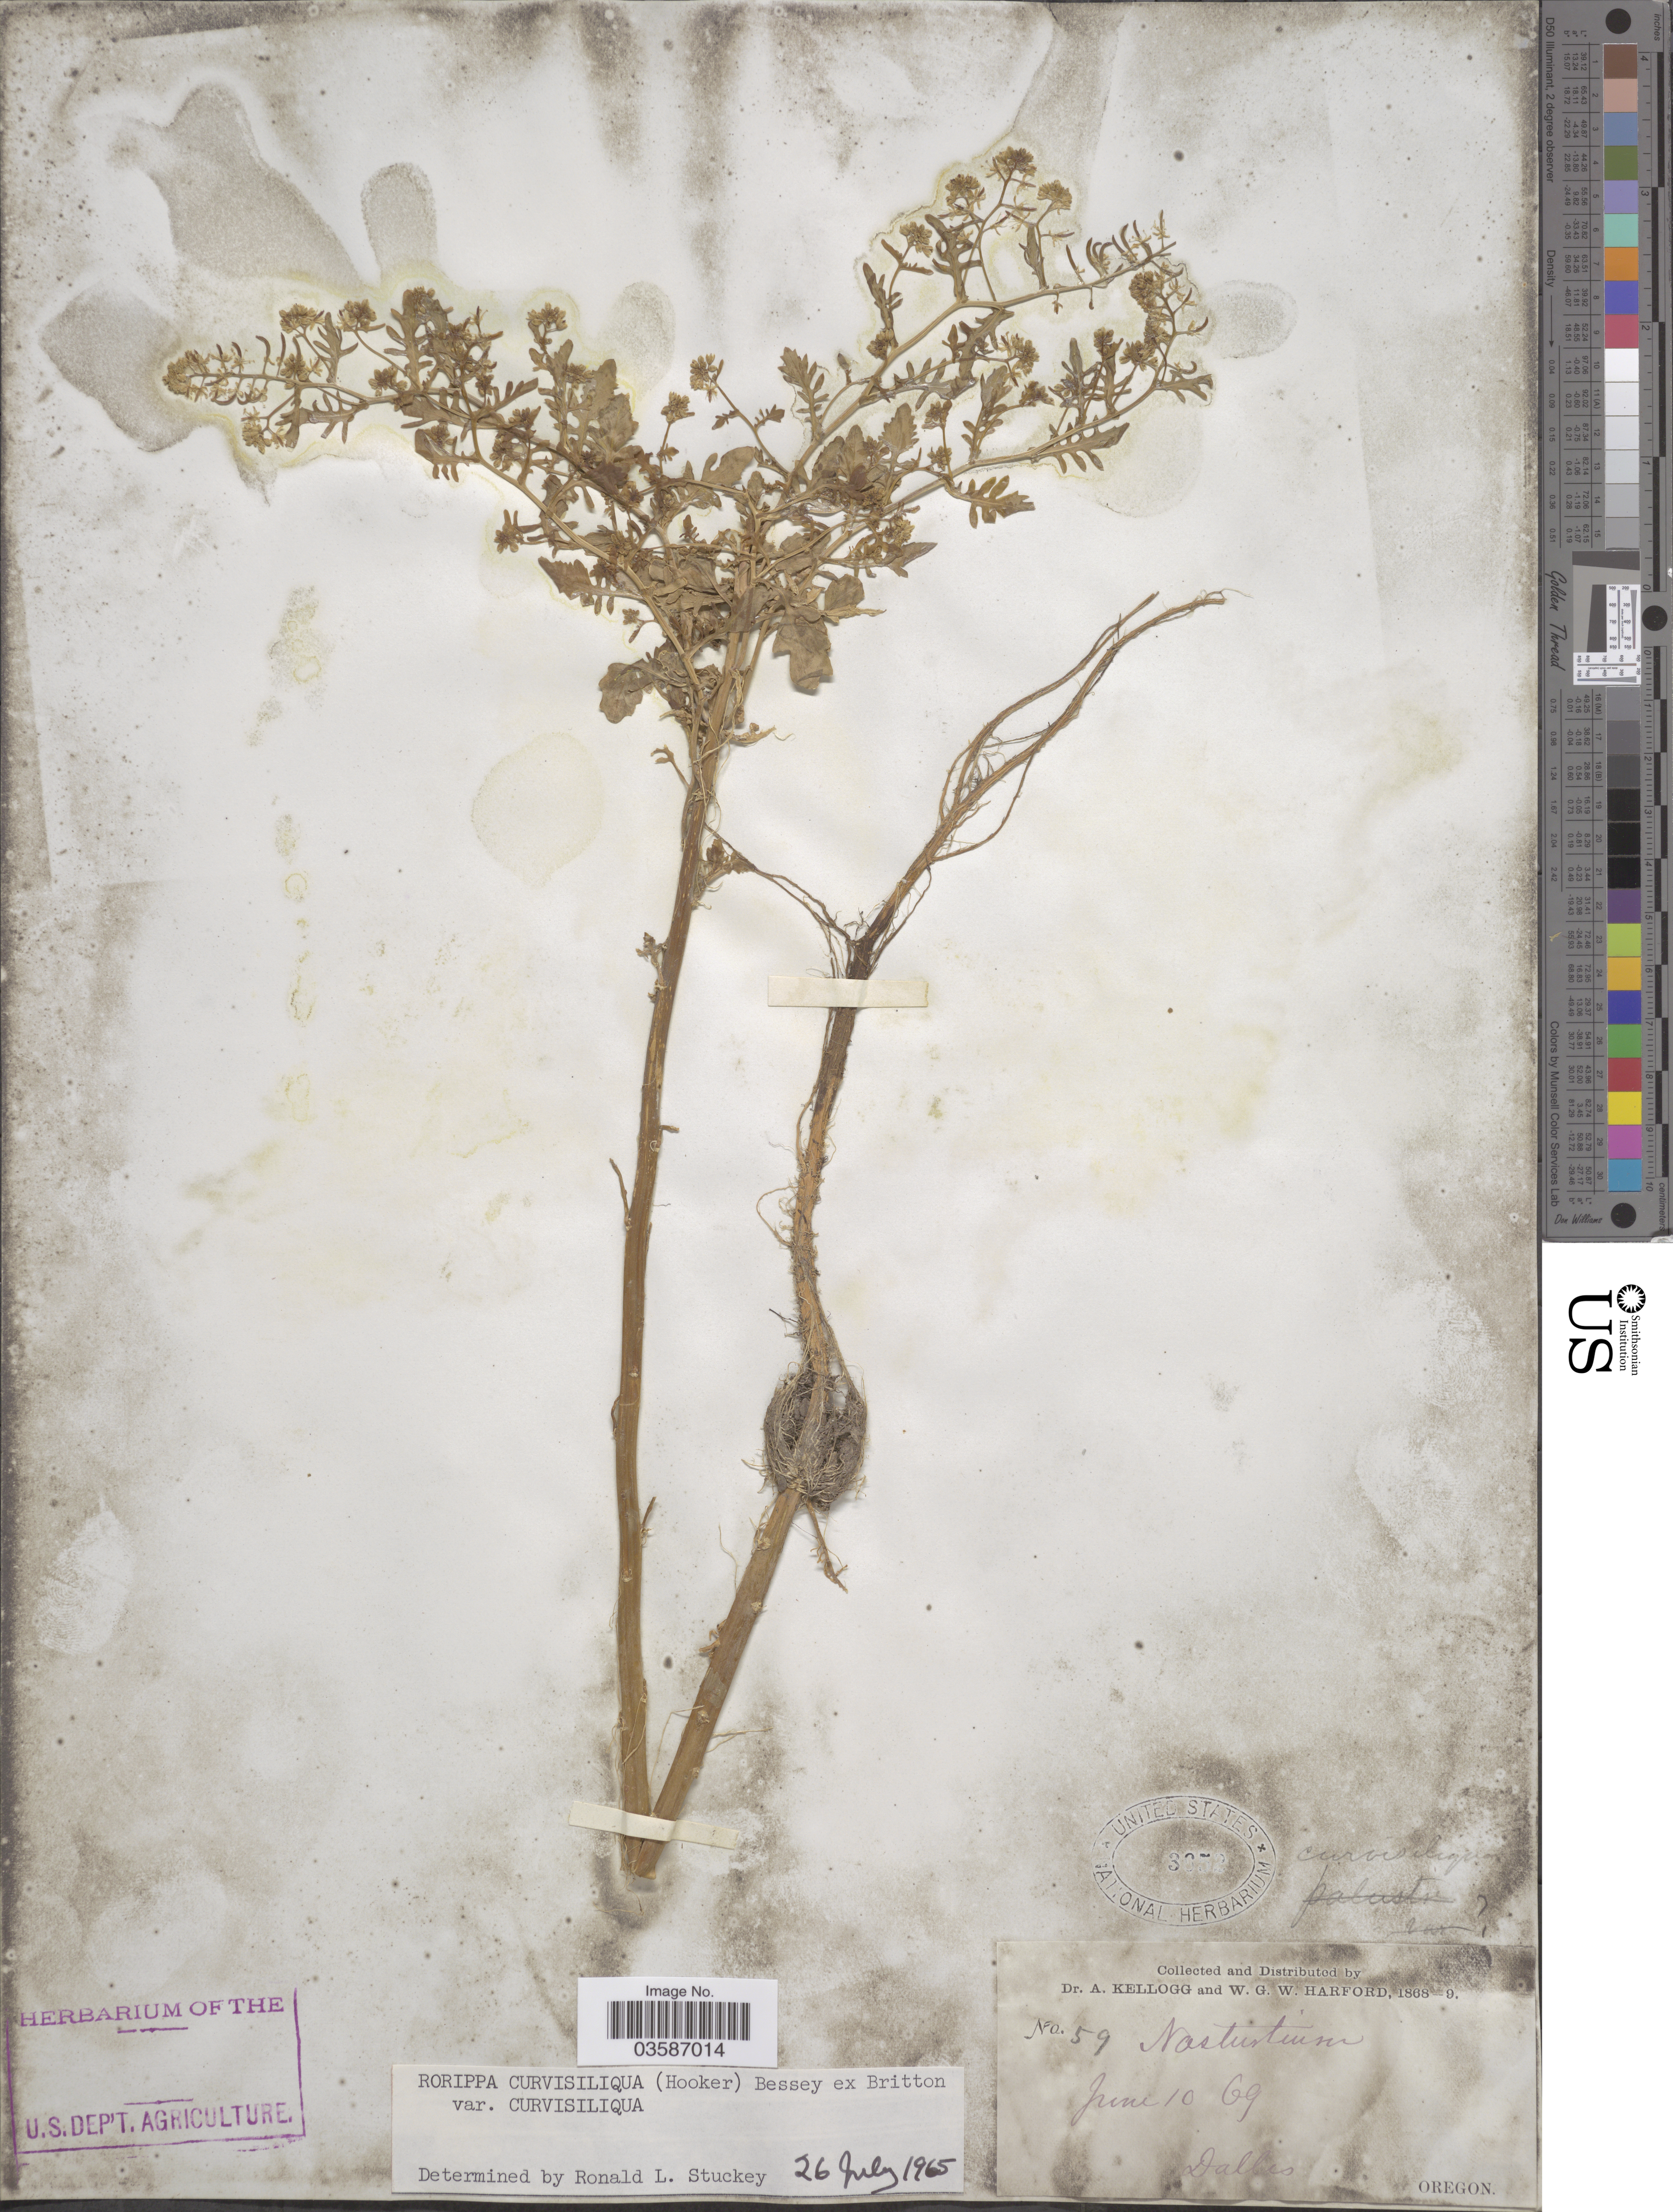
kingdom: Plantae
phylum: Tracheophyta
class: Magnoliopsida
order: Brassicales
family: Brassicaceae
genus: Rorippa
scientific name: Rorippa curvisiliqua var. curvisiliqua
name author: (Hook.) Bessey ex Britton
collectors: A. Kellogg & W. G. W. Harford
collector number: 59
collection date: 1869-06-10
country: United States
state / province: Oregon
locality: Dalles.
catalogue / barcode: US 3652